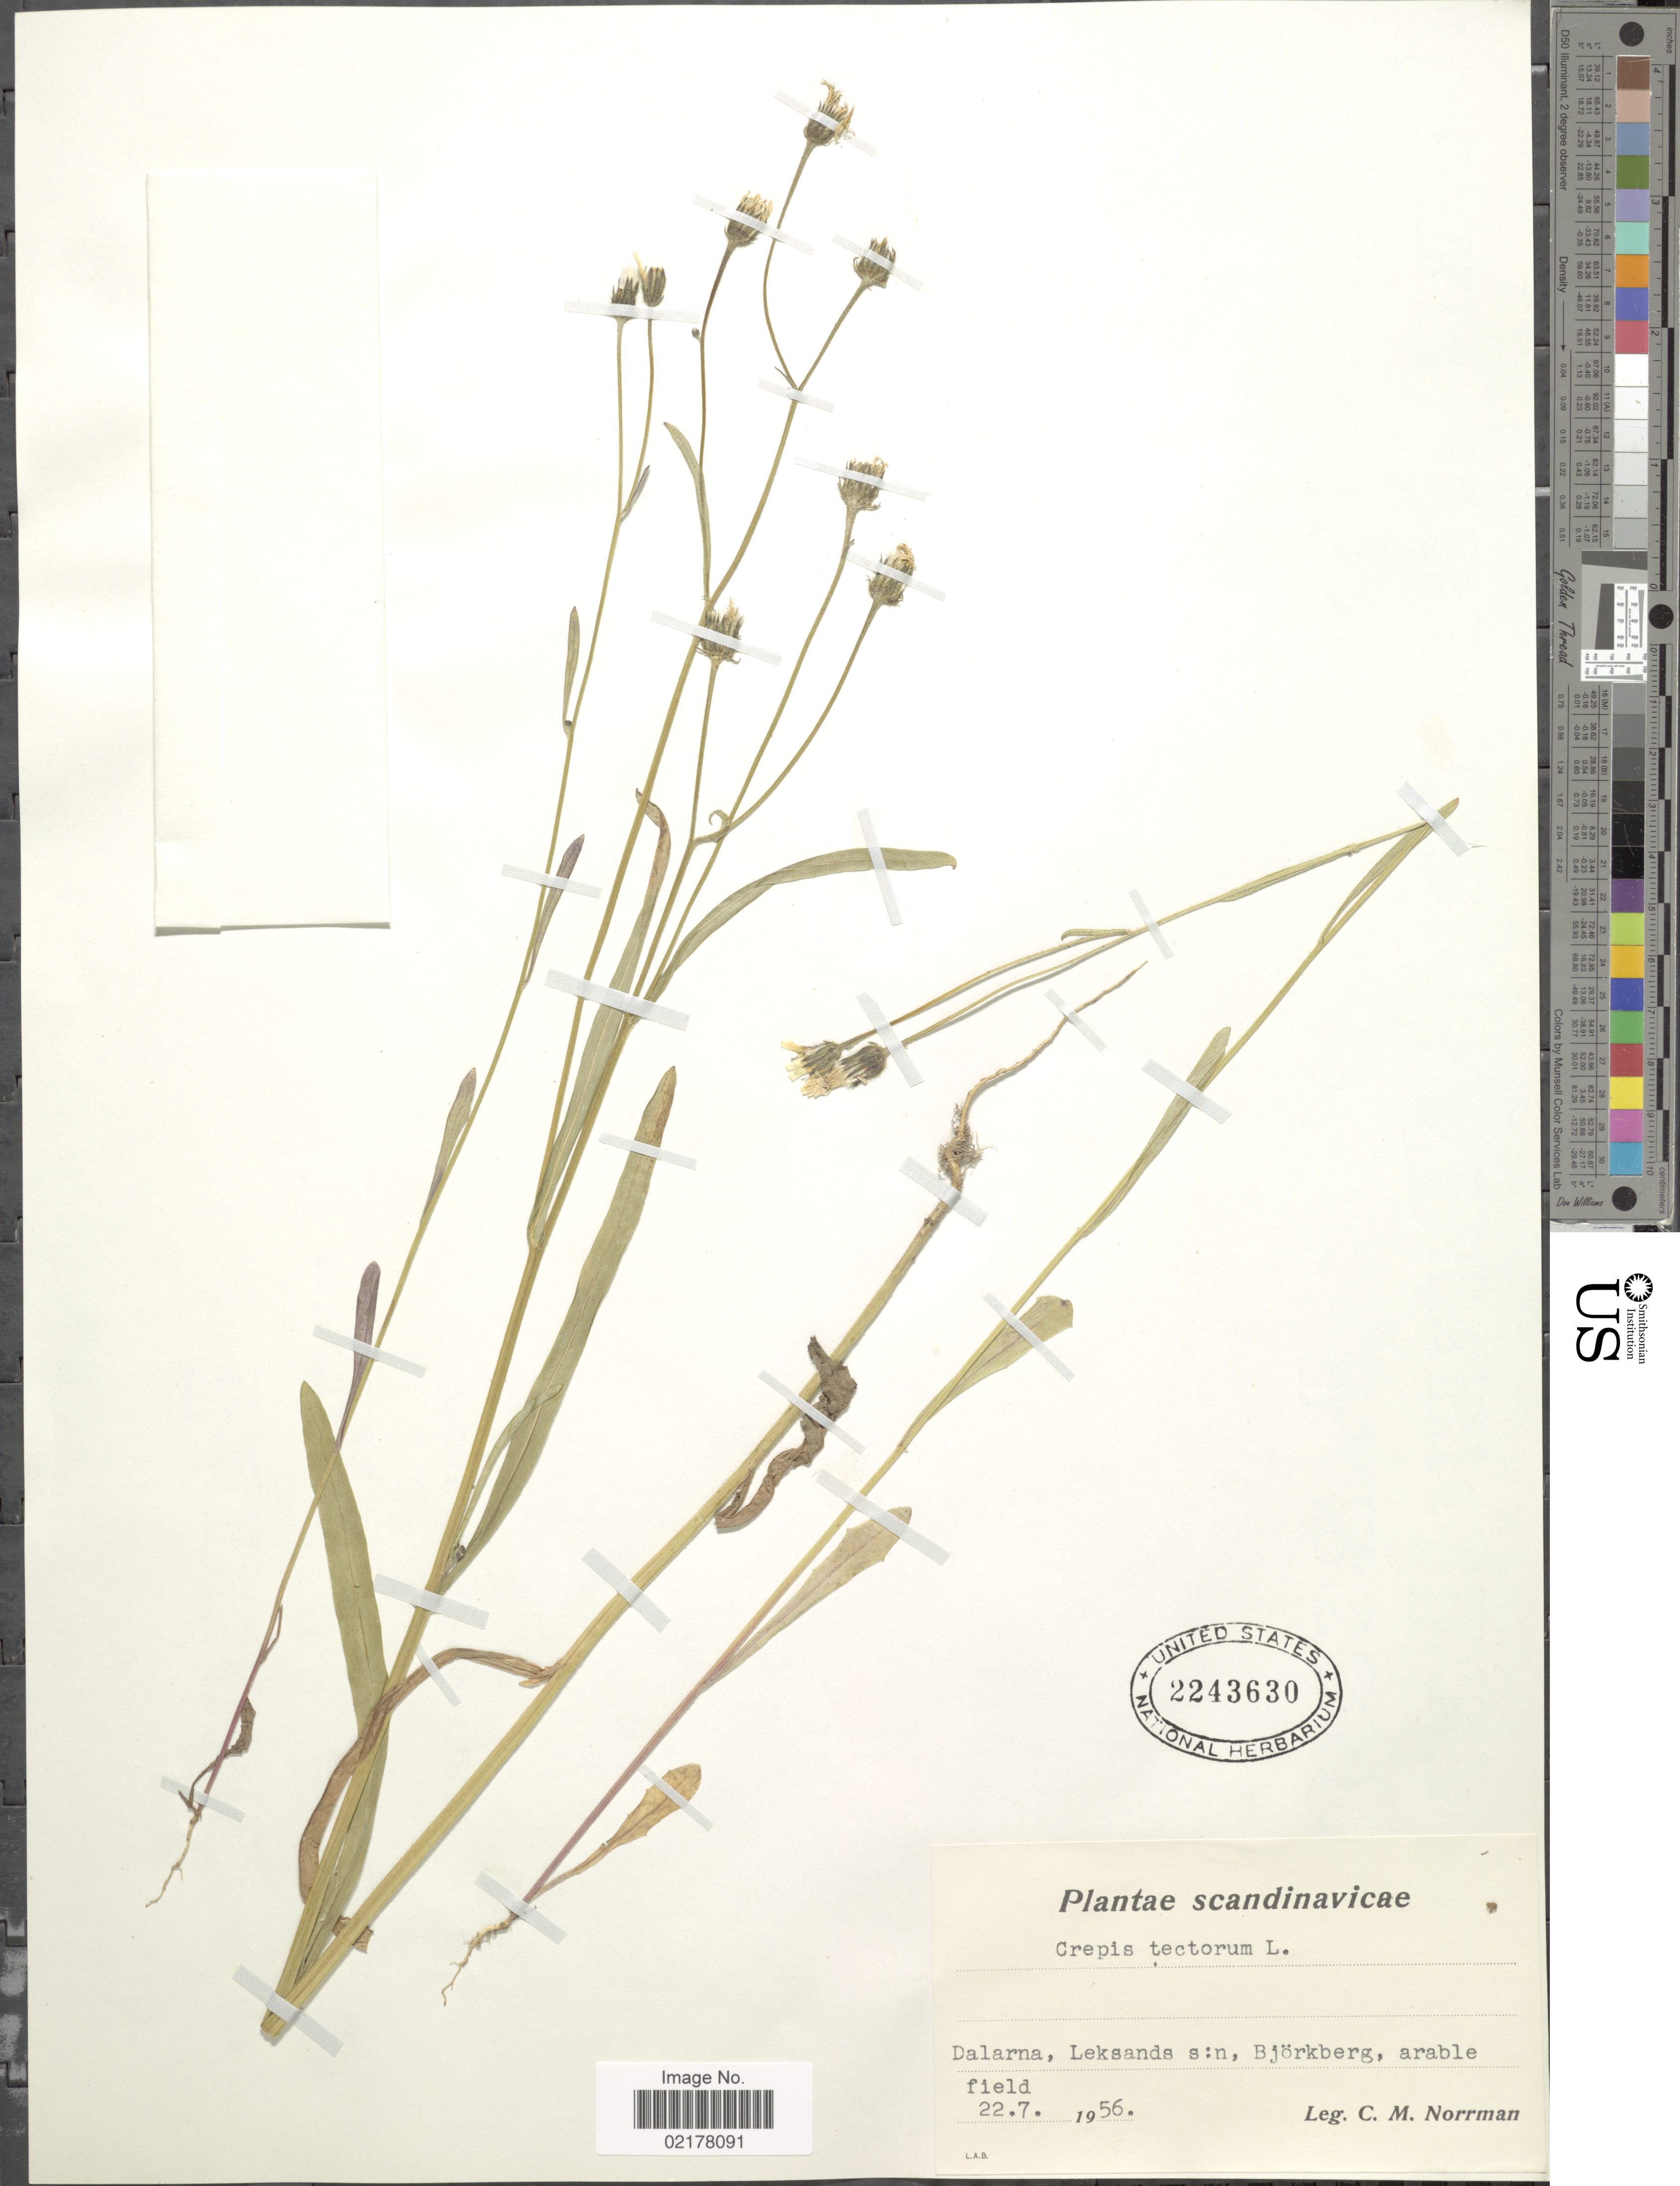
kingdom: Plantae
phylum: Tracheophyta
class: Magnoliopsida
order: Asterales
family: Asteraceae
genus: Crepis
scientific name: Crepis tectorum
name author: L.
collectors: C. Norrman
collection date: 1956-07-22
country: Sweden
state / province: Dalarna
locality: Scandinavicae. Leksands s:n, Björkberg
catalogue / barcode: US 2243630